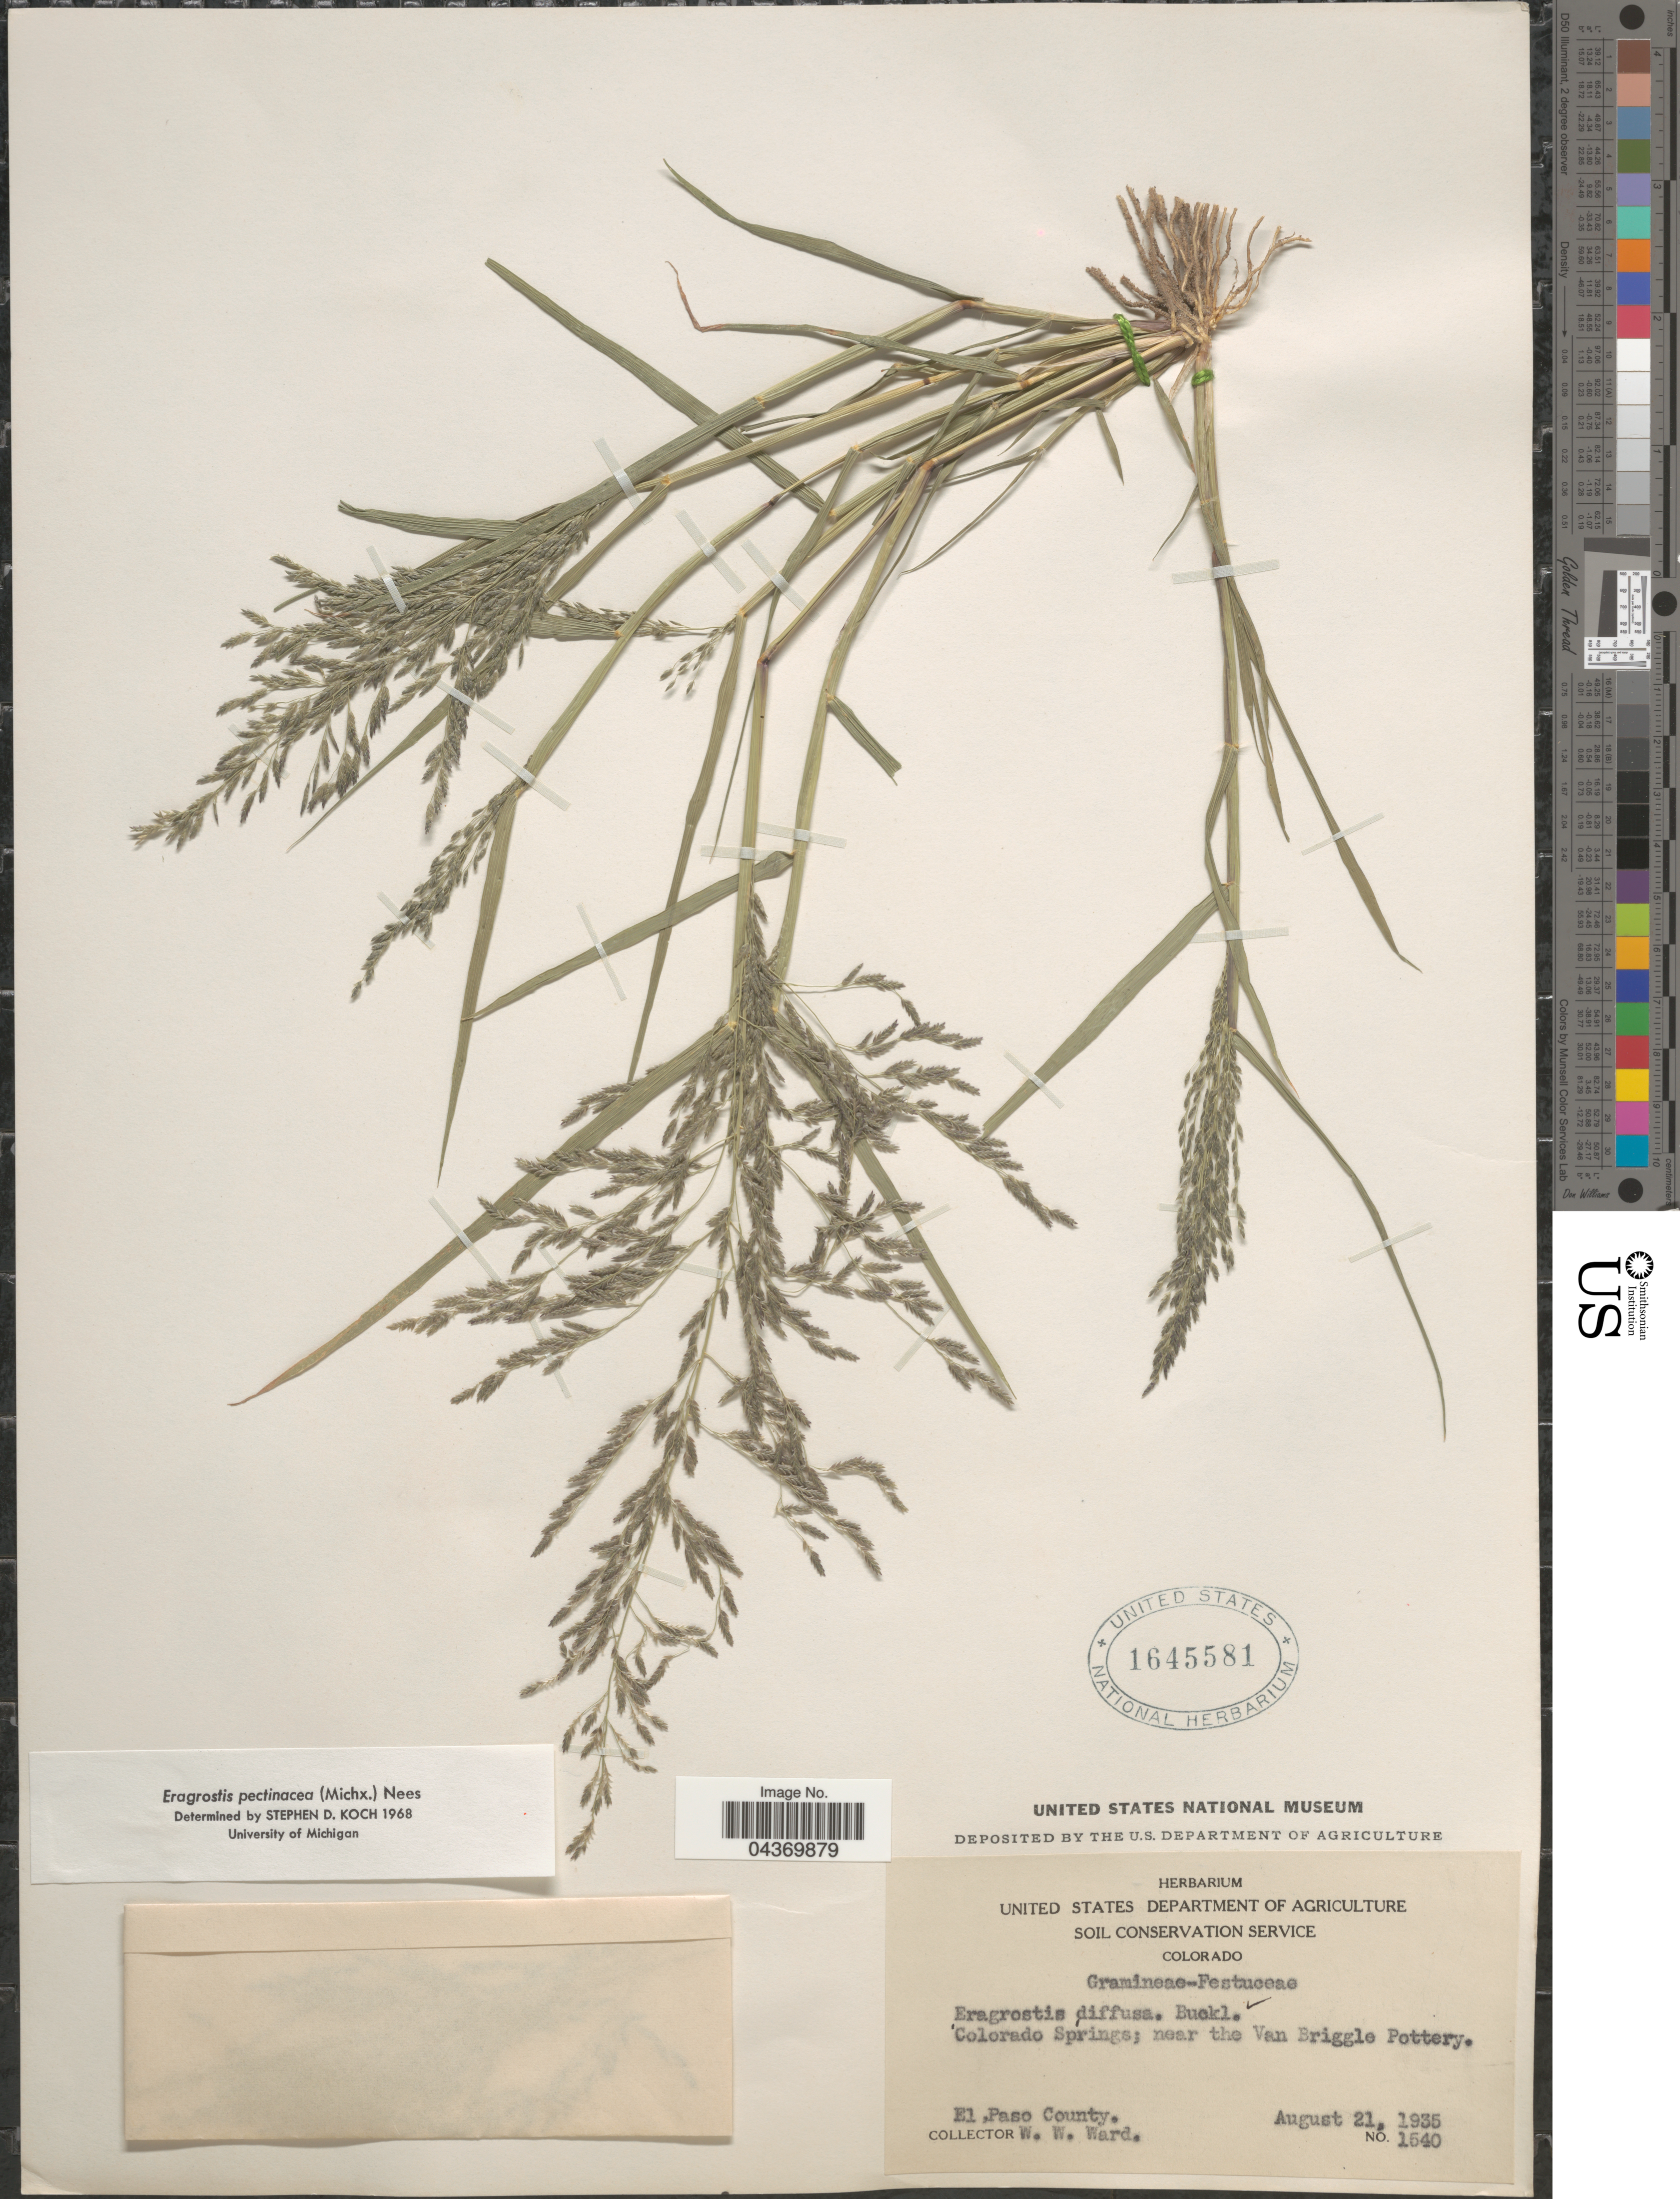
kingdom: Plantae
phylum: Tracheophyta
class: Liliopsida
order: Poales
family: Poaceae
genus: Eragrostis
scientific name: Eragrostis pectinacea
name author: (Michx.) Nees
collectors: W. Ward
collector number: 1540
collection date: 1935-08-21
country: United States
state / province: Colorado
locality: Colorado Springs; near the Van Briggle Pottery. El, Paso County.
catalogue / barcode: US 1645581